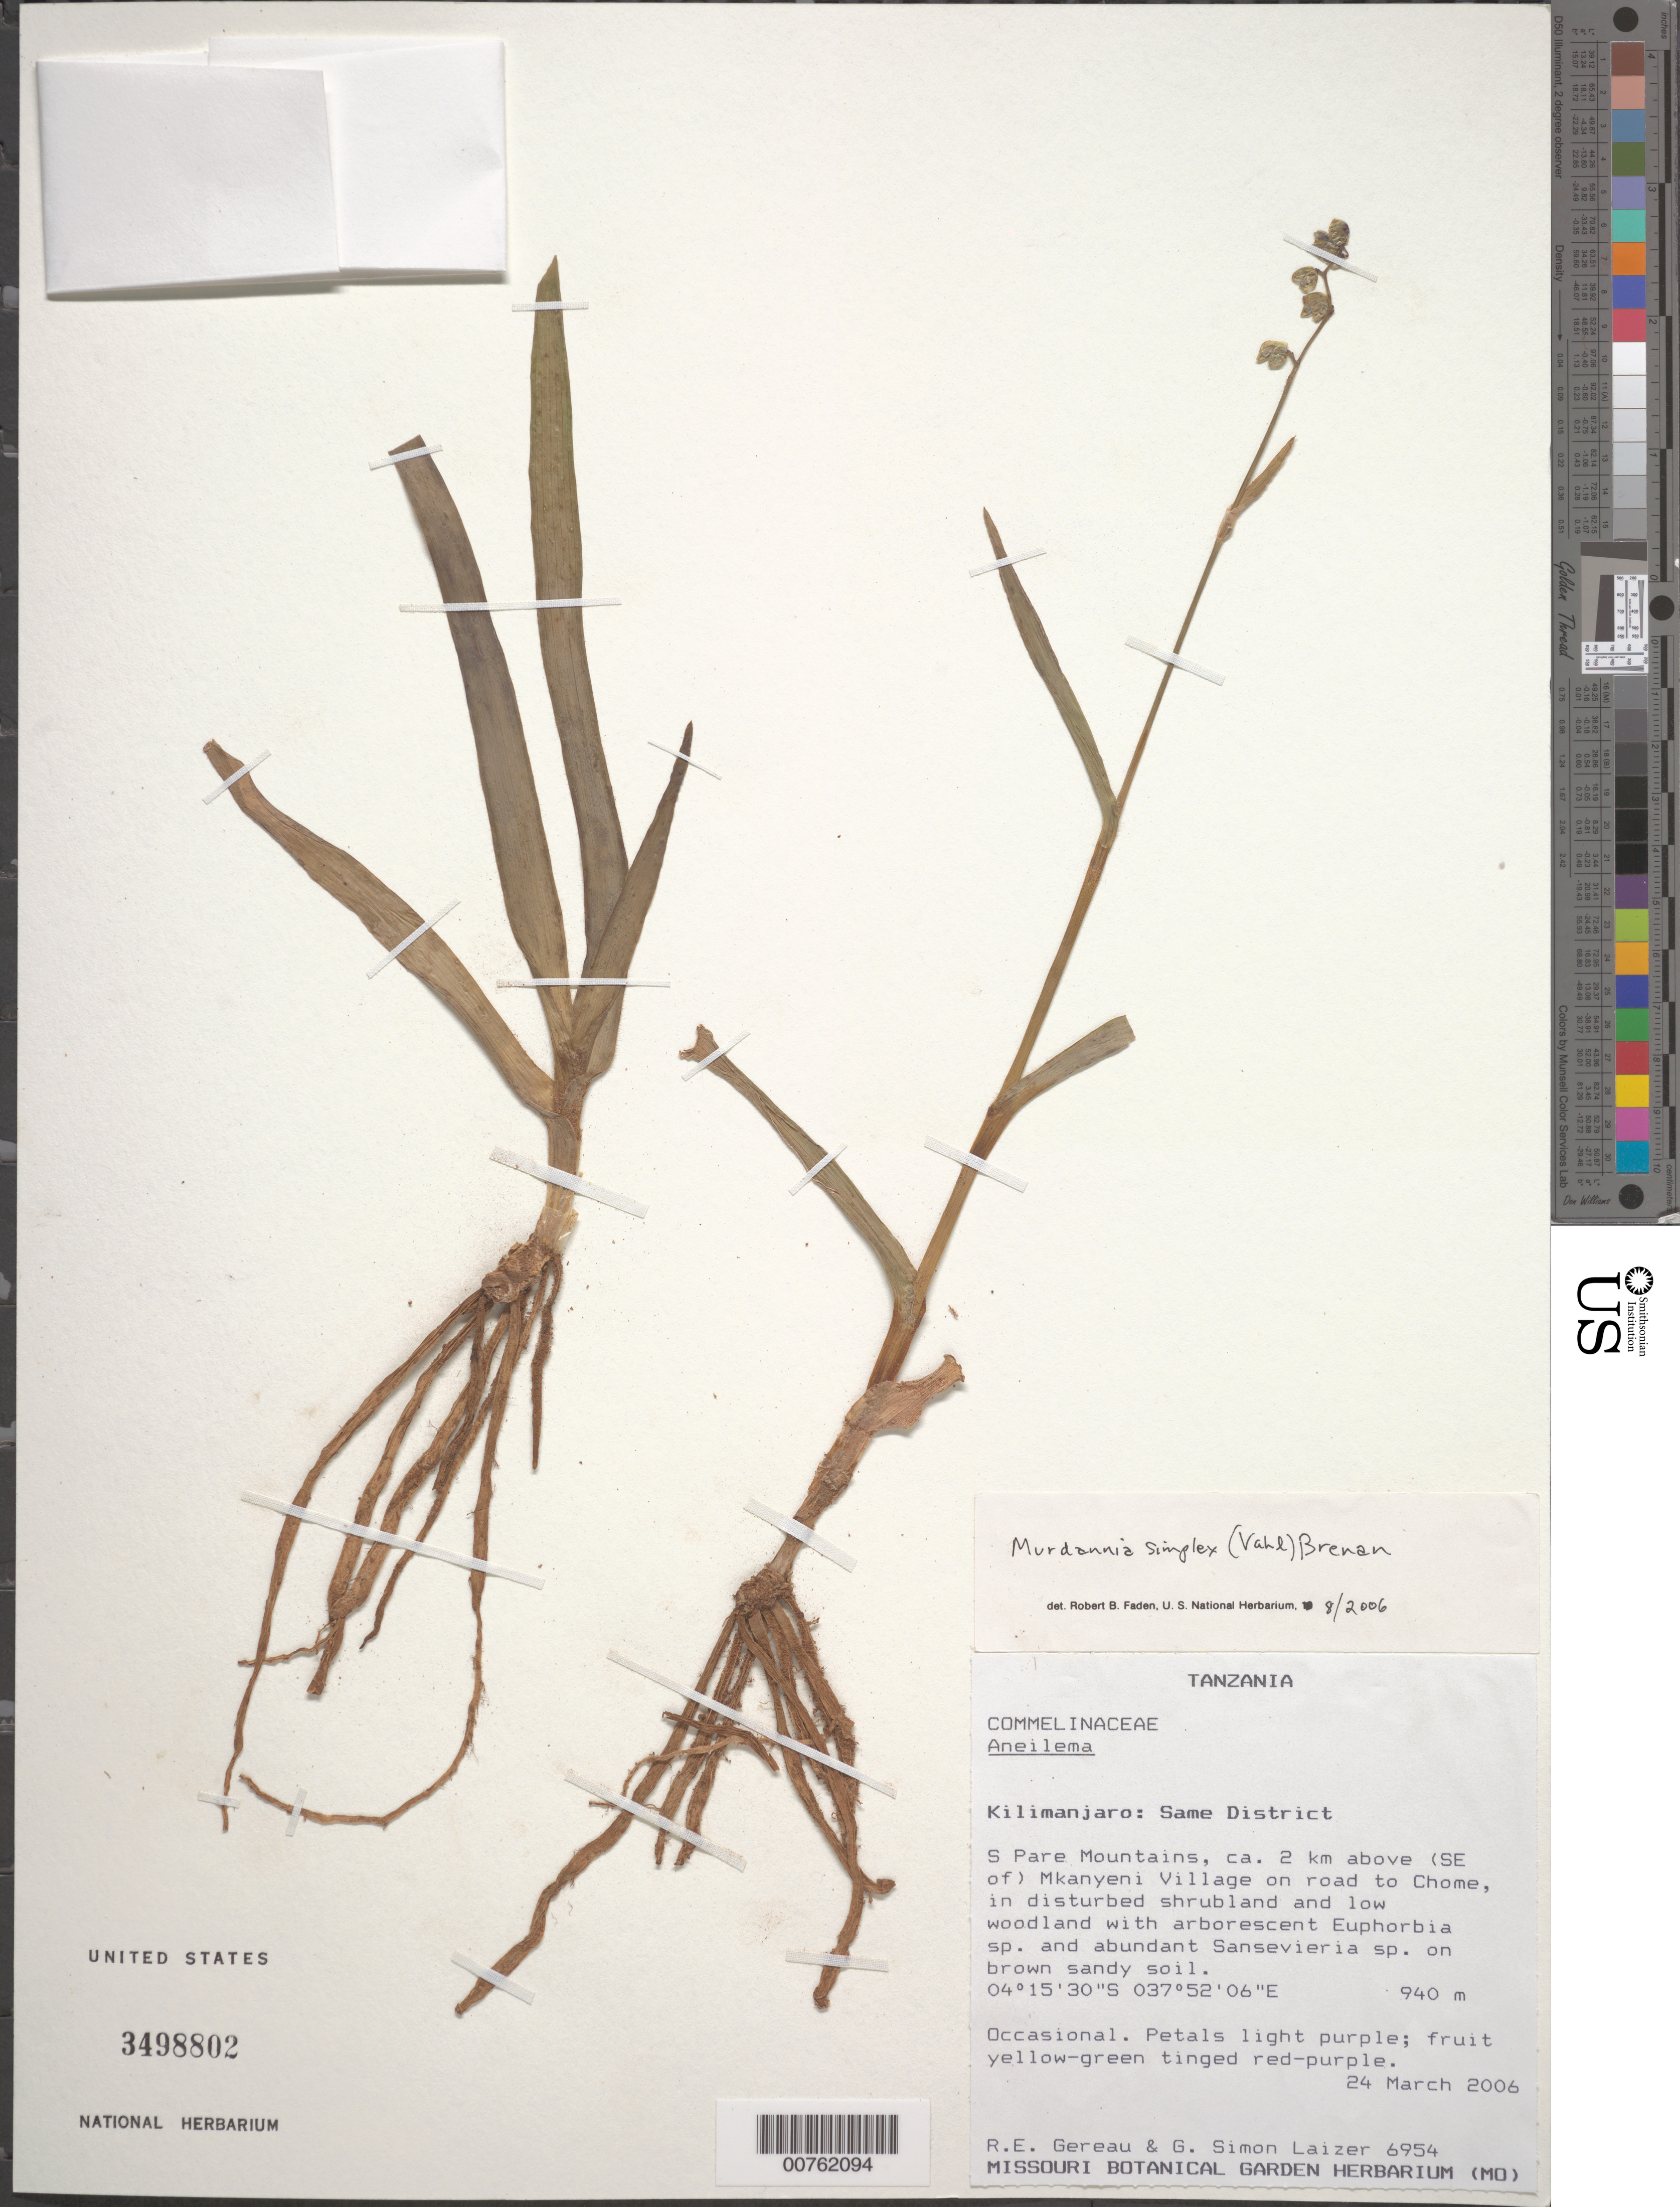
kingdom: Plantae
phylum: Tracheophyta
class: Liliopsida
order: Commelinales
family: Commelinaceae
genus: Murdannia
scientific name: Murdannia simplex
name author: (Vahl) Brenan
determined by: Faden, Robert B., (US), Smithsonian Institution - National Museum of Natural History (UNITED STATES)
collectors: R. E. Gereau & G. S. Laizer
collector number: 6954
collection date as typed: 24 Mar 2006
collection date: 2006-03-24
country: Tanzania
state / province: Kilimanjaro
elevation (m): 940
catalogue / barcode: US 3498802